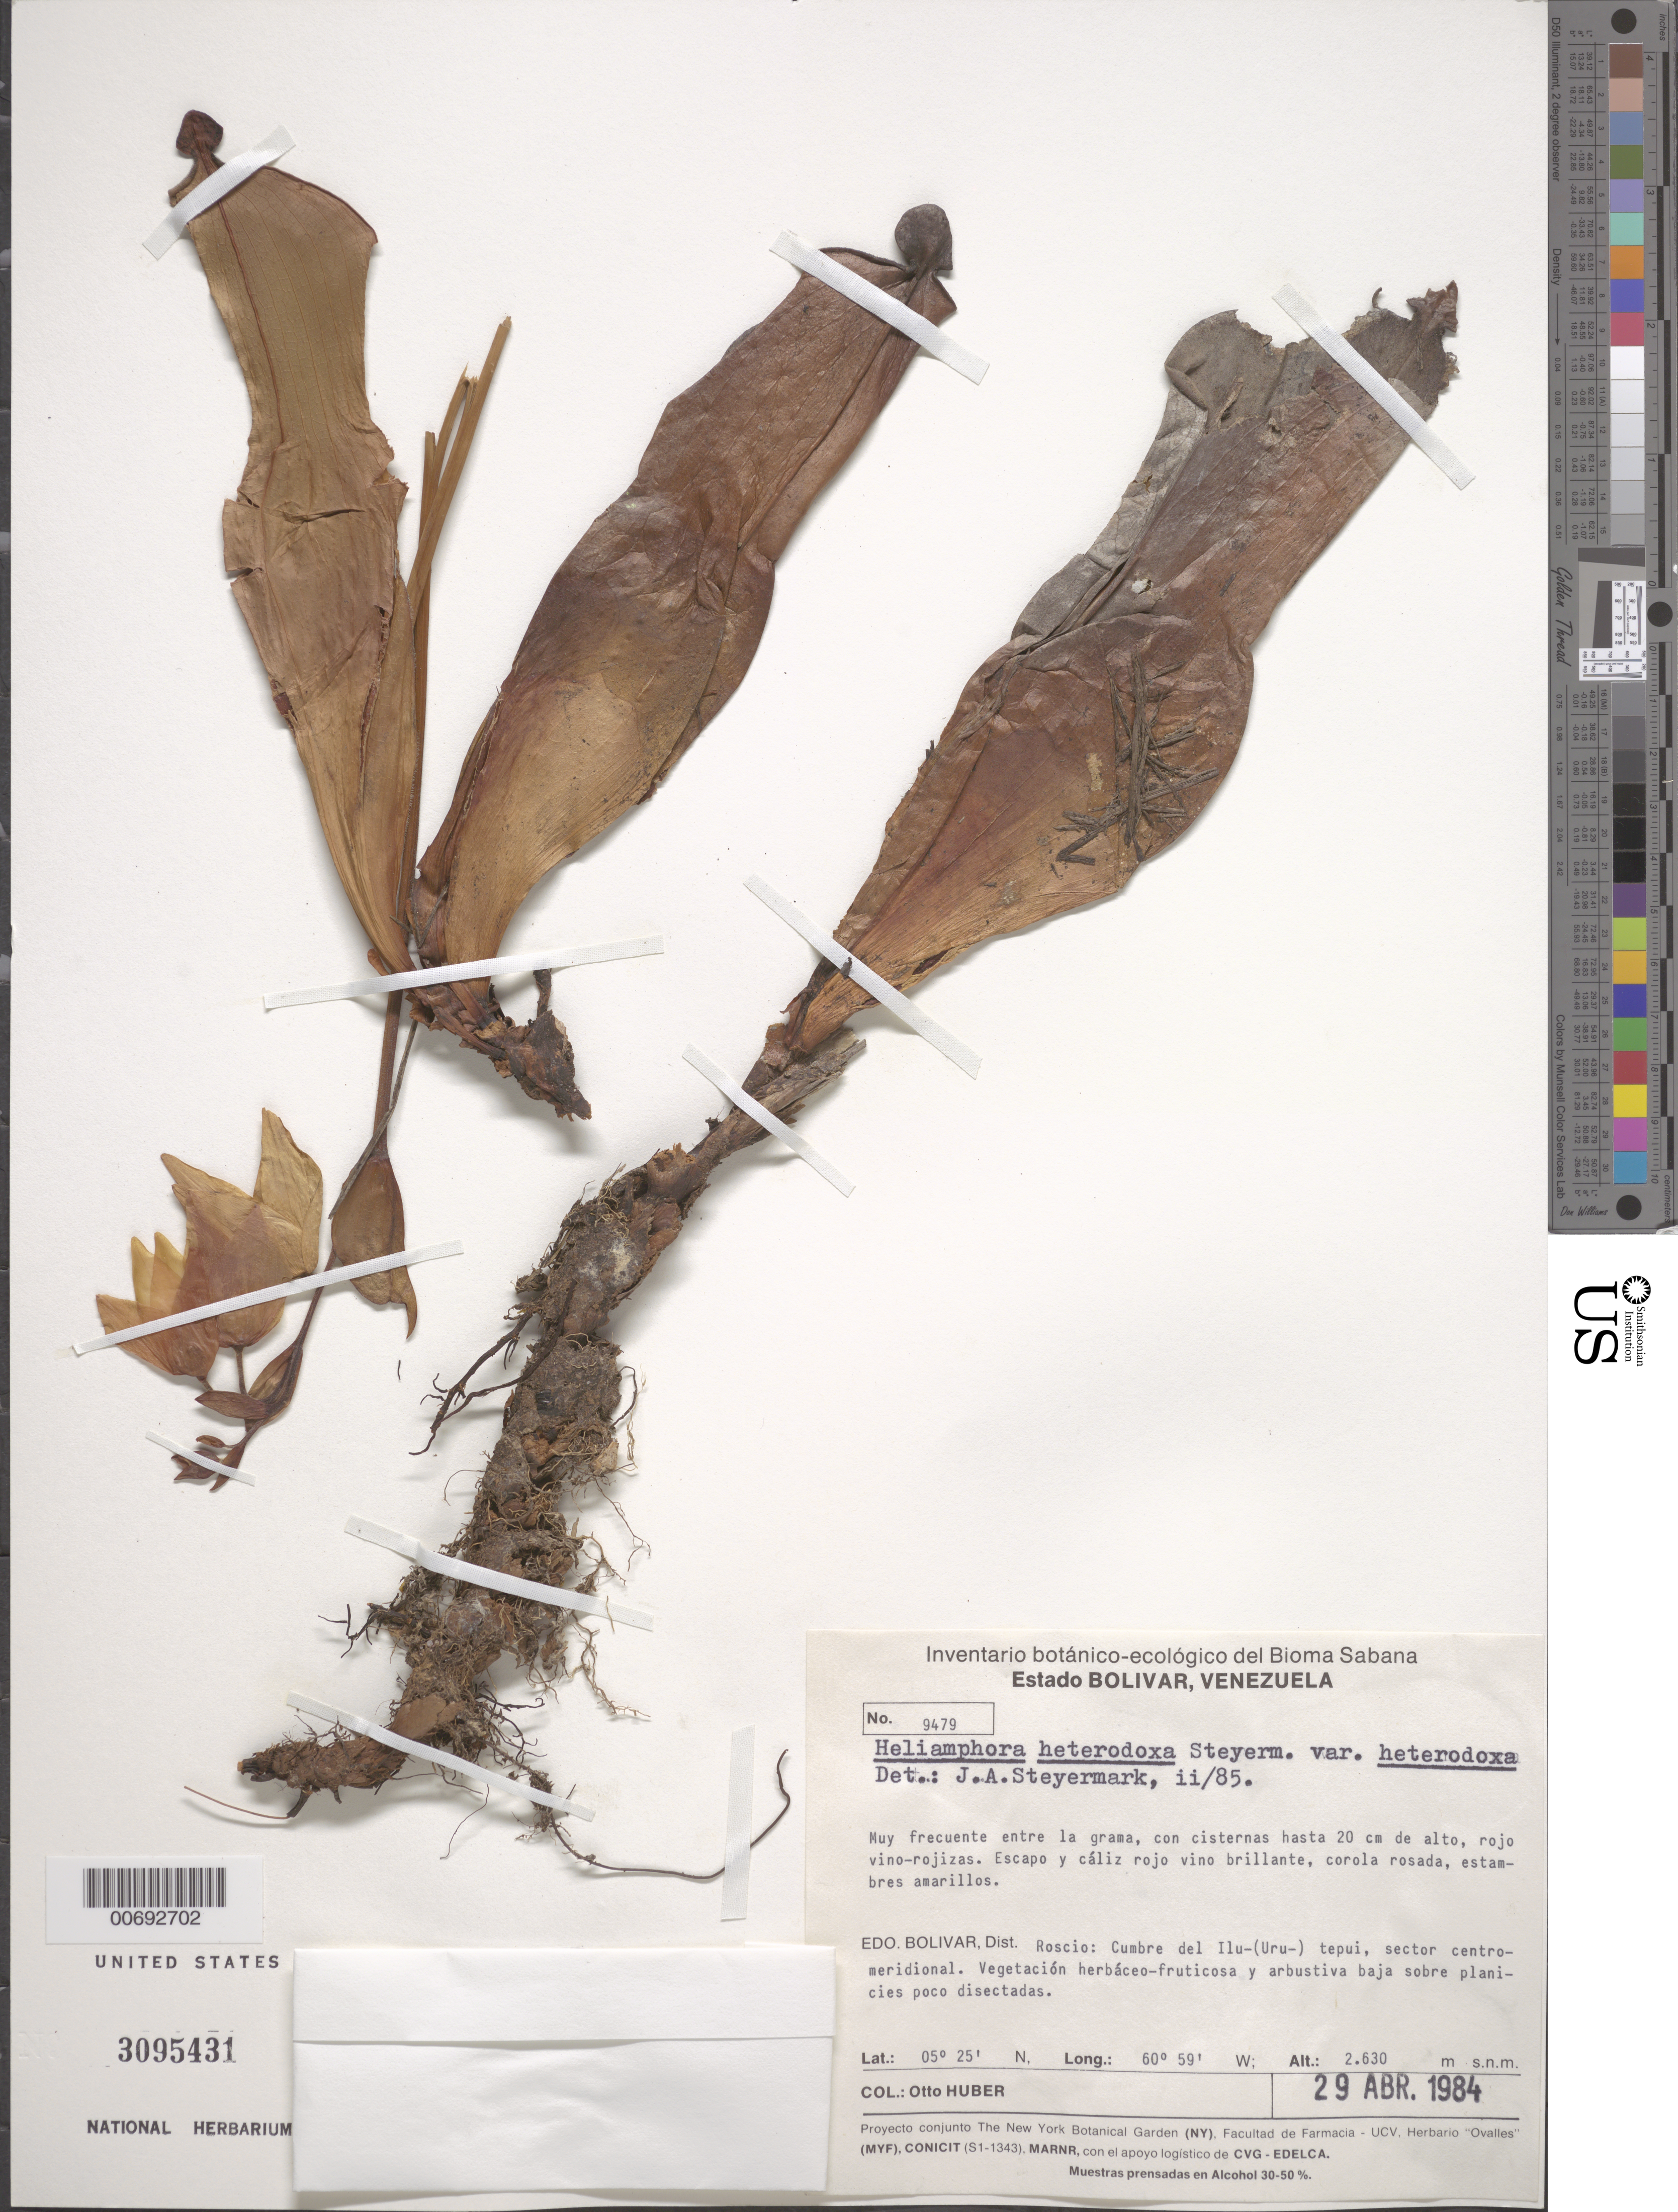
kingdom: Plantae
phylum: Tracheophyta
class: Magnoliopsida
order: Ericales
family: Sarraceniaceae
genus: Heliamphora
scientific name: Heliamphora heterodoxa var. heterodoxa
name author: Steyerm.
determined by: Steyermark, Julian A., (VEN)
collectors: O. Huber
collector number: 9479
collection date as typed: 29-Apr-84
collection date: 1984-04-29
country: Venezuela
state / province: Bolívar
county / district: Roscio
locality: Ilu-(Uru)-tepuí, cumbre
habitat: Vegetación herbáceo-fruticosa y arbustiva baja sobre planicies poco disectadas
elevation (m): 2630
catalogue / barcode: US 3095431